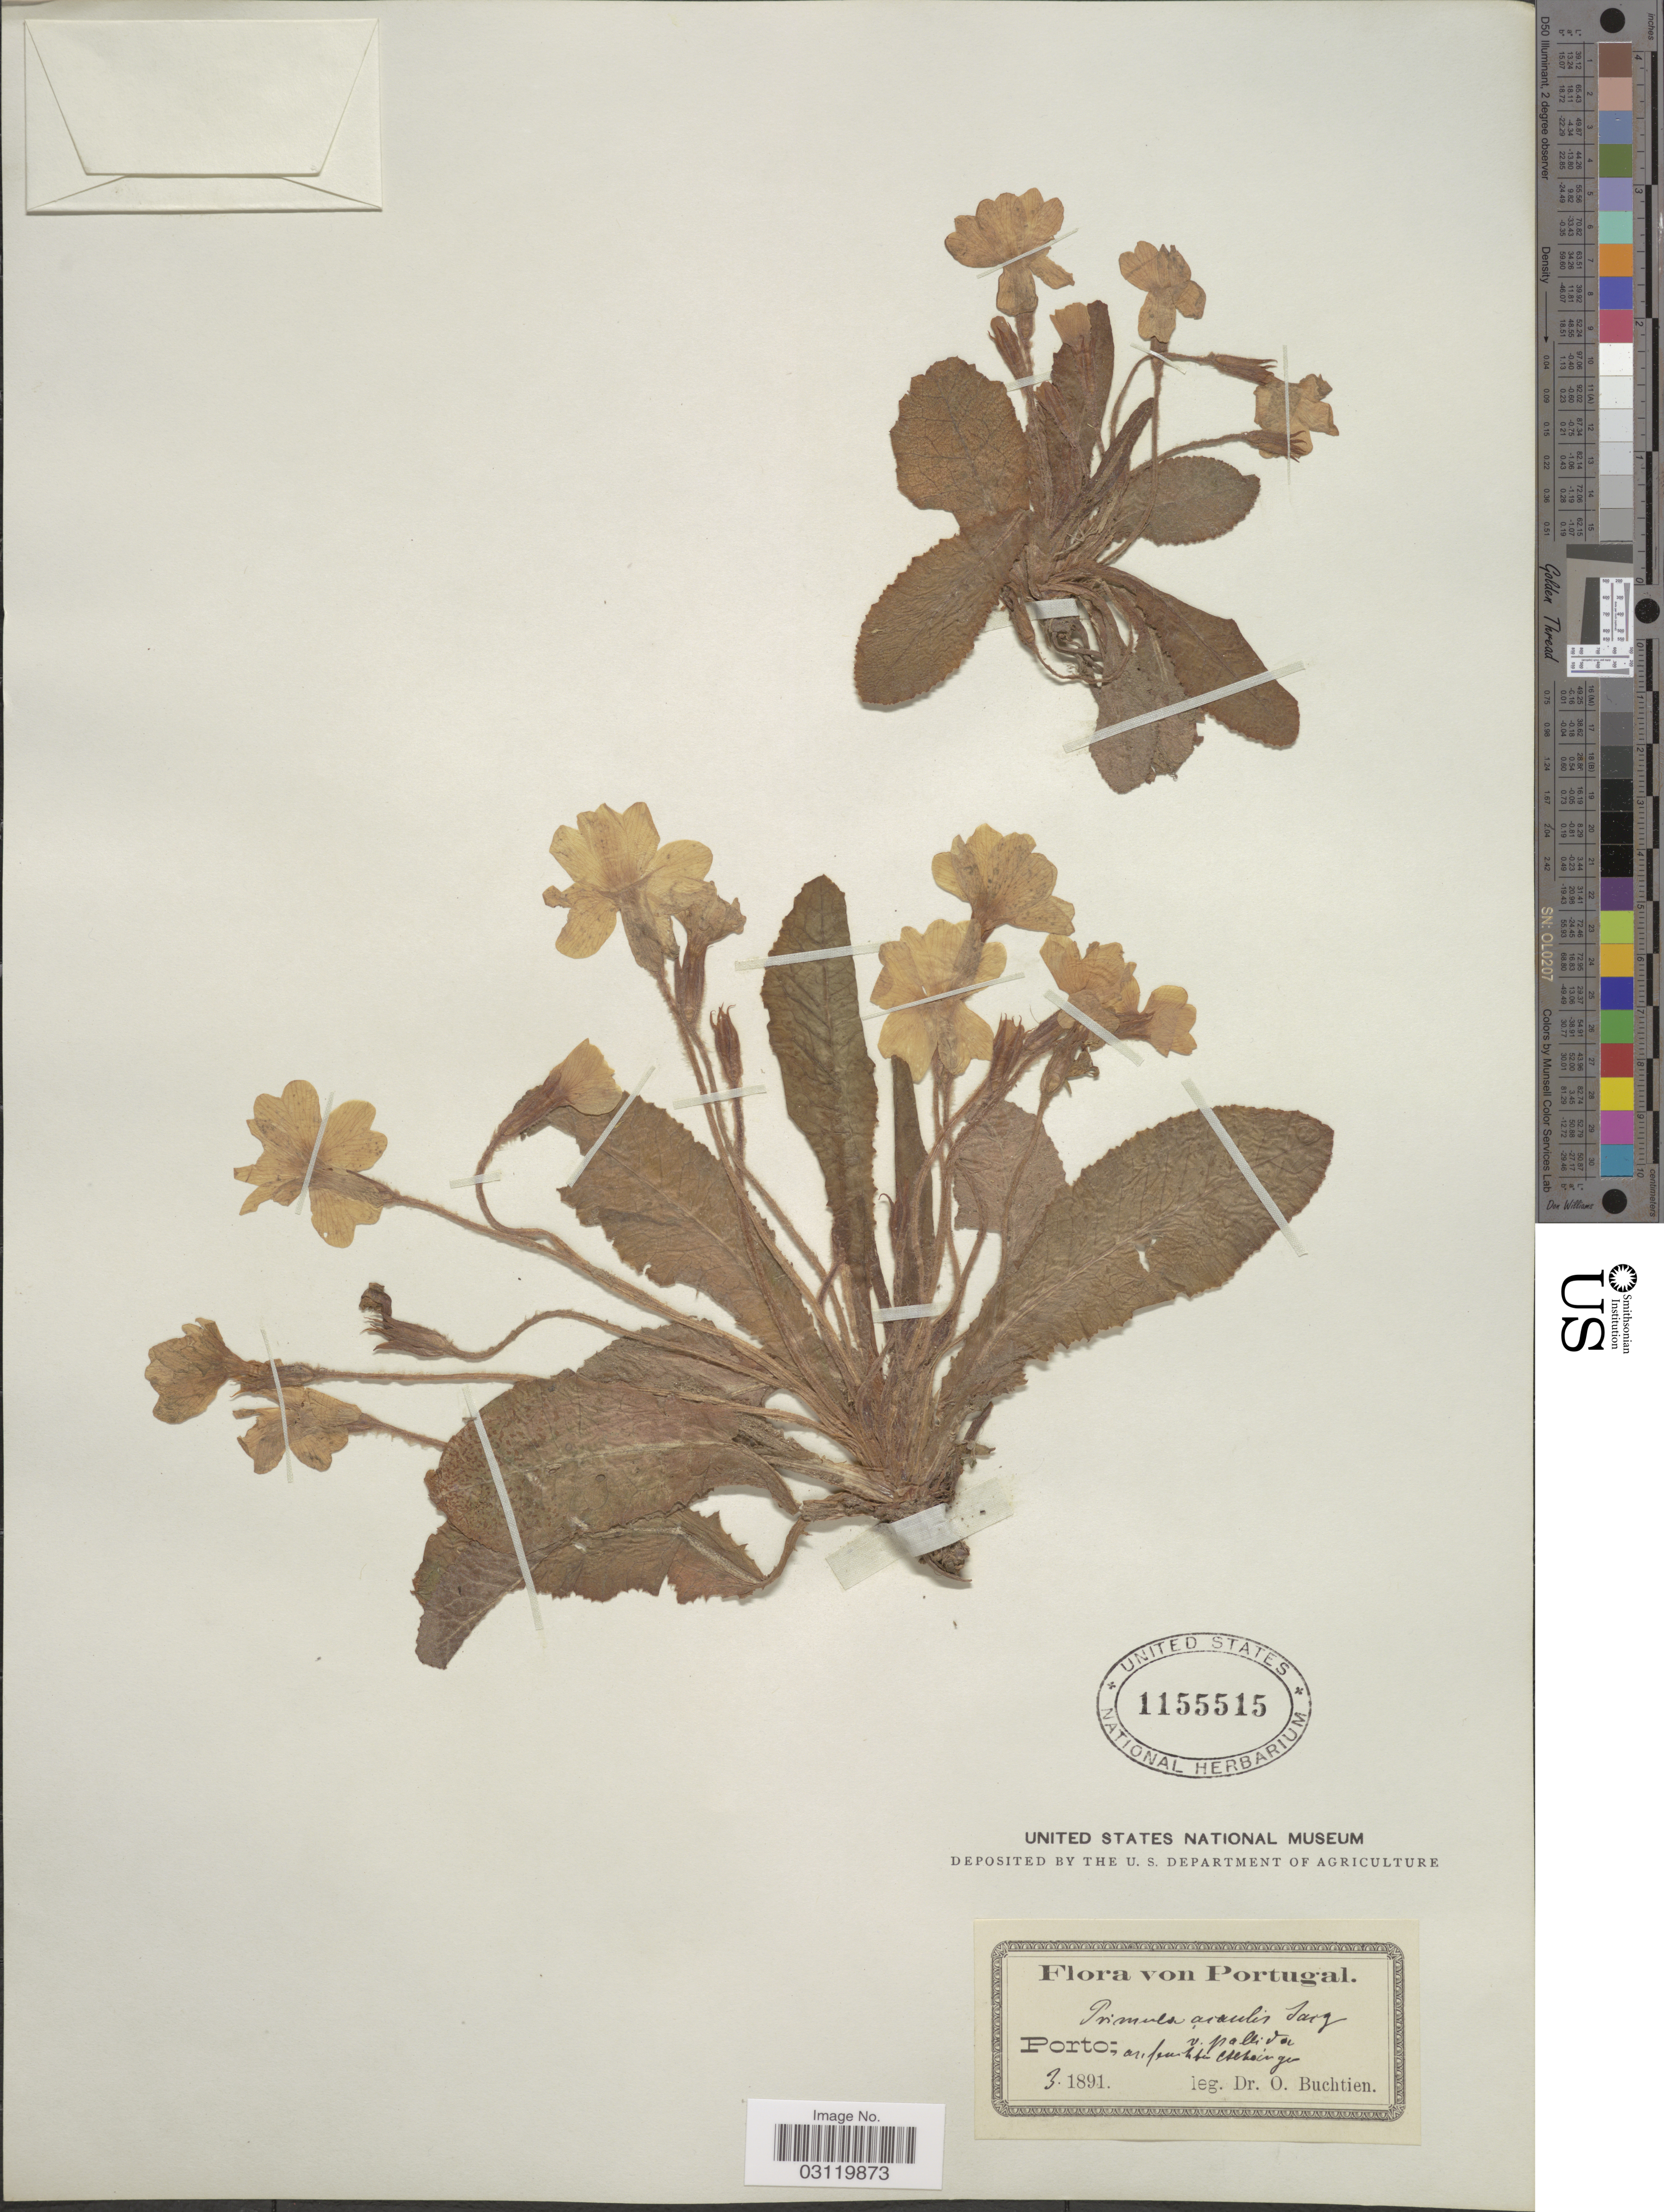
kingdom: Plantae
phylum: Tracheophyta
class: Magnoliopsida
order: Ericales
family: Primulaceae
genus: Primula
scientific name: Primula acaulis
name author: (L.) Hill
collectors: O. Buchtien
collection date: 1891-03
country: Portugal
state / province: Porto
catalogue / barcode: US 1155515